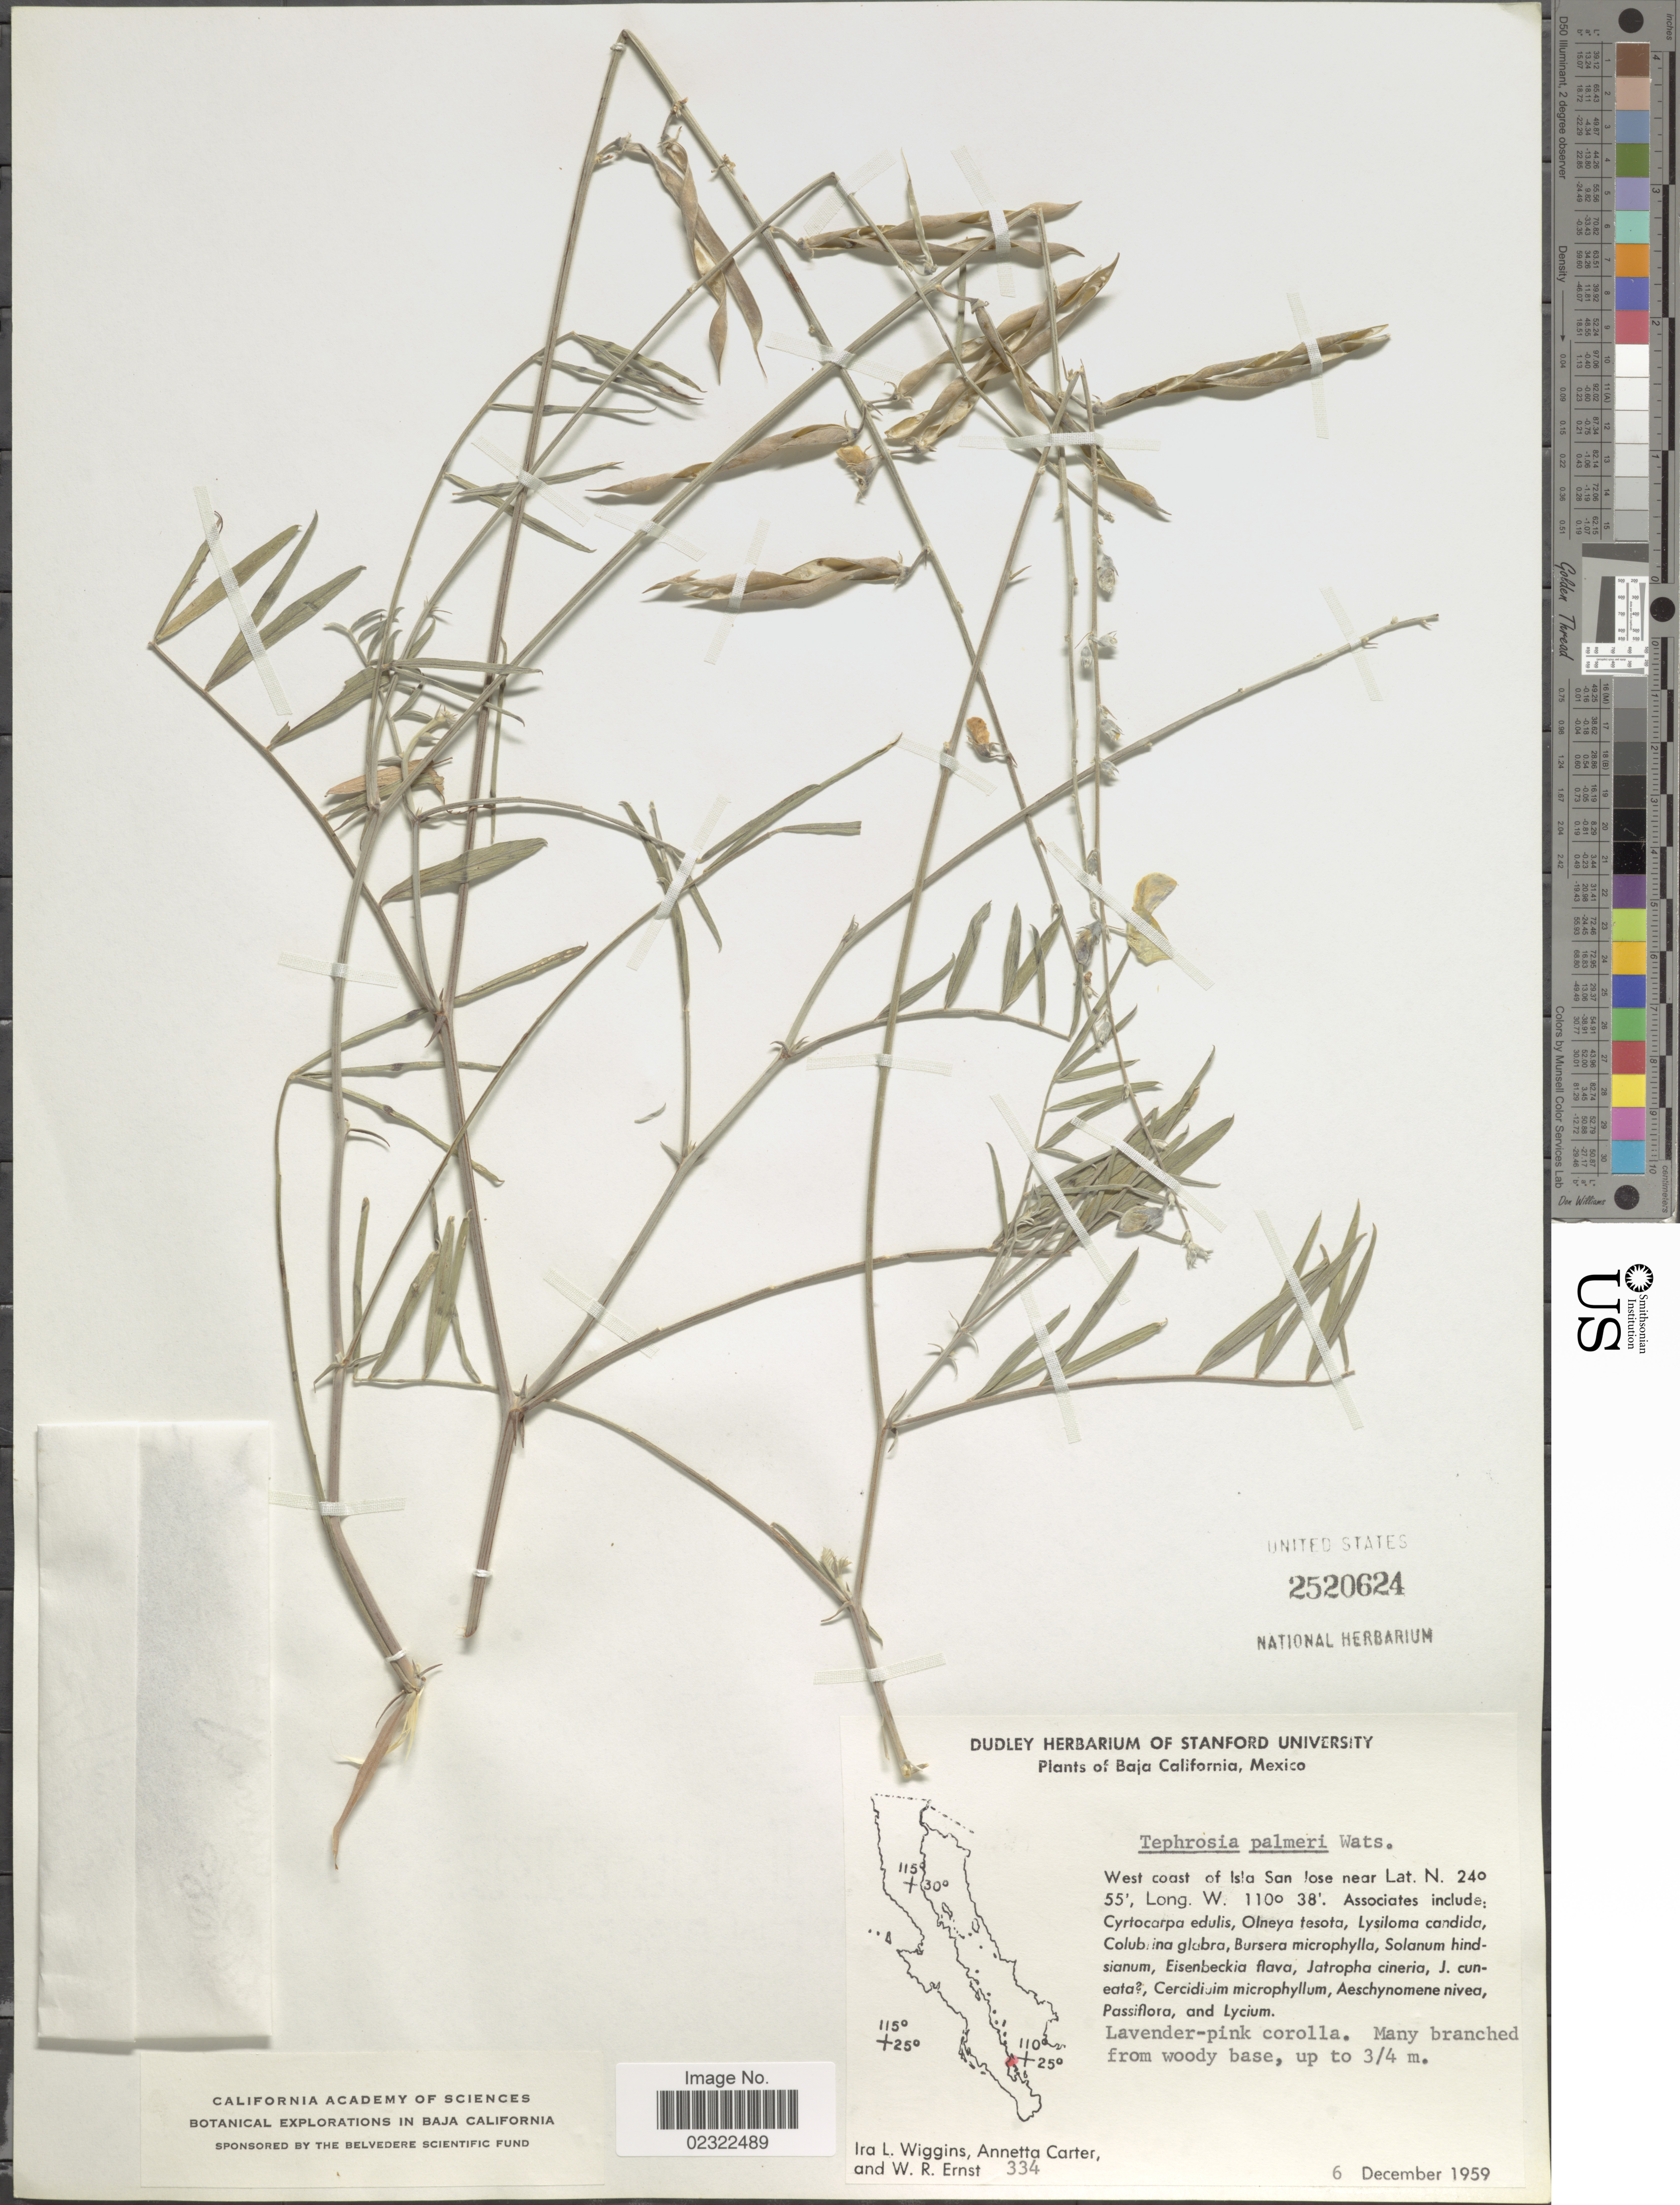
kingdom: Plantae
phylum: Tracheophyta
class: Magnoliopsida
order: Fabales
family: Fabaceae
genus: Tephrosia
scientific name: Tephrosia palmeri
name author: S. Watson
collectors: I. L. Wiggins, A. Carter & W. R. Ernst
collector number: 334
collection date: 1959-12-06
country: Mexico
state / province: Baja California Sur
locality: Baja California, Mexico, West coast of Isla San Jose.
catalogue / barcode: US 2520624